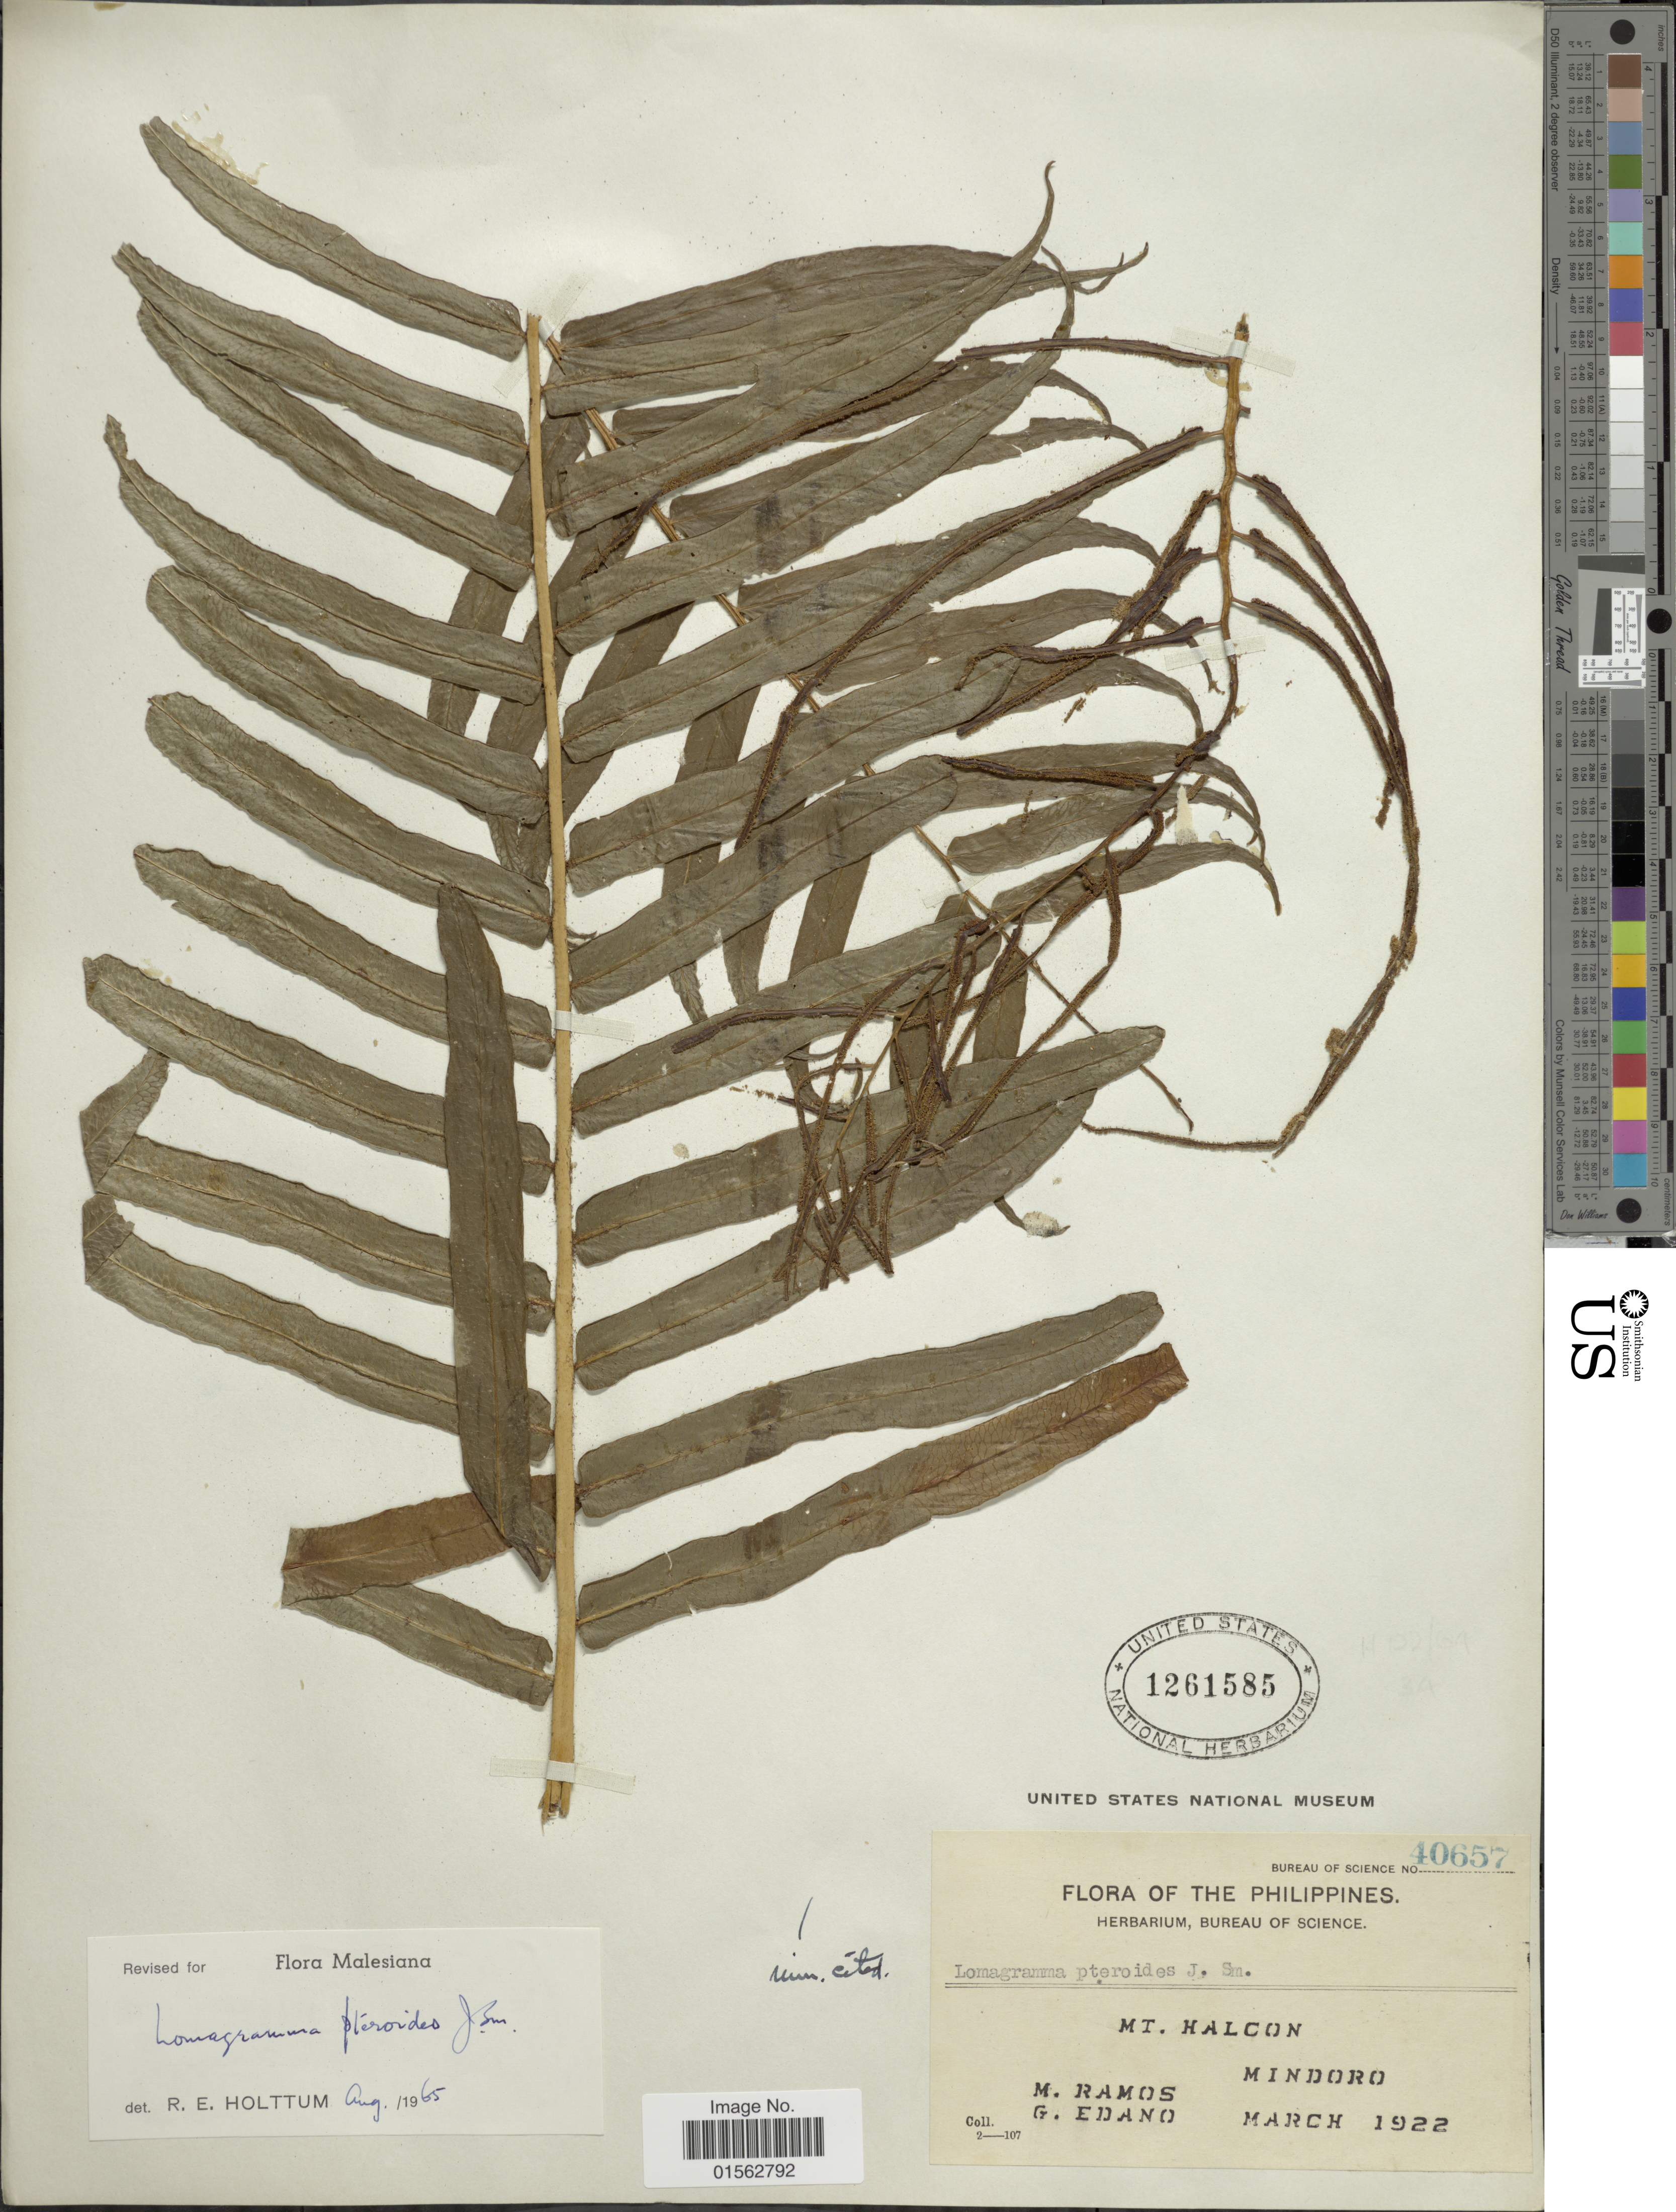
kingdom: Plantae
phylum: Tracheophyta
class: Polypodiopsida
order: Polypodiales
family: Dryopteridaceae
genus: Lomagramma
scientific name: Lomagramma pteroides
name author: J. Sm.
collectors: M. Ramos & G. Edaño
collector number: Bureau of Science 40657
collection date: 1922-03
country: Philippines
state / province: Mimaropa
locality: Philippines, Mt. Halcon, Mindoro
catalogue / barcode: US 1261585